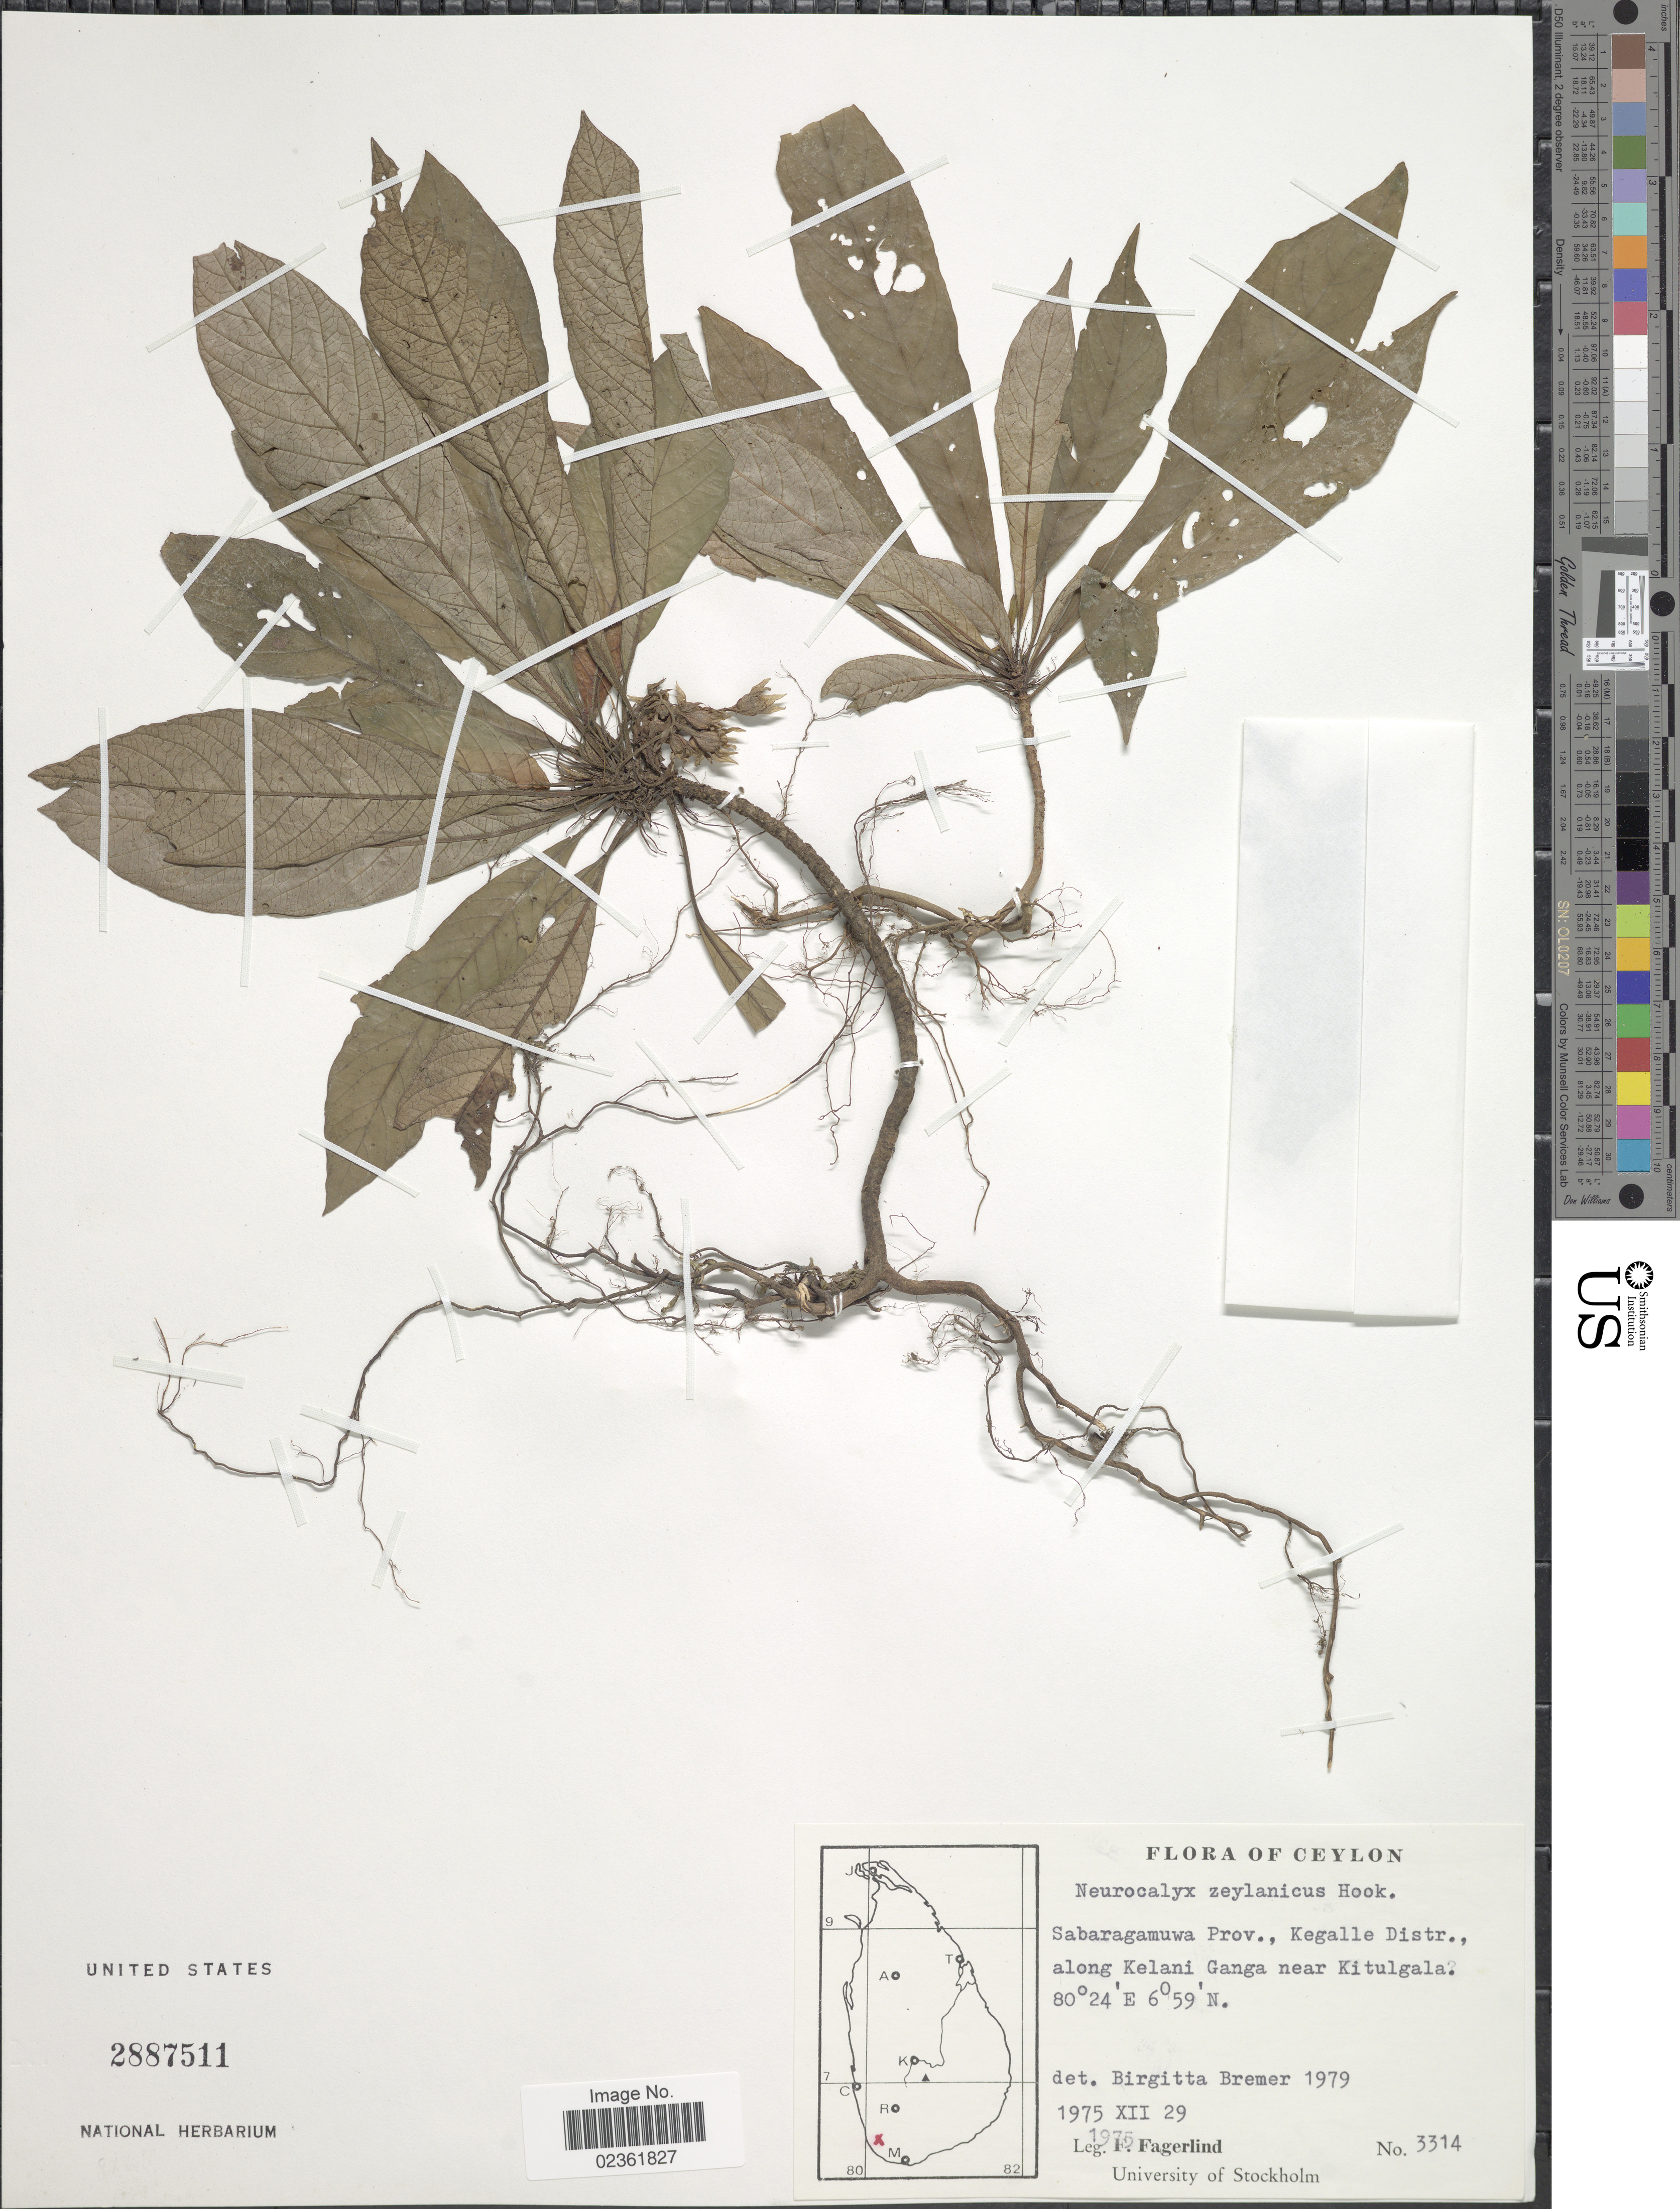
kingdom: Plantae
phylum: Tracheophyta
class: Magnoliopsida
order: Gentianales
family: Rubiaceae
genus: Neurocalyx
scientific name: Neurocalyx zeylanicus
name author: Hook.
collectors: F. Fagerlind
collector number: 3314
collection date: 1975-12-29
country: Sri Lanka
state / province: Sabaragamuwa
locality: Ceylon, Kegalle Distr., along Kelani Ganga near Kitulgala.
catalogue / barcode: US 2887511